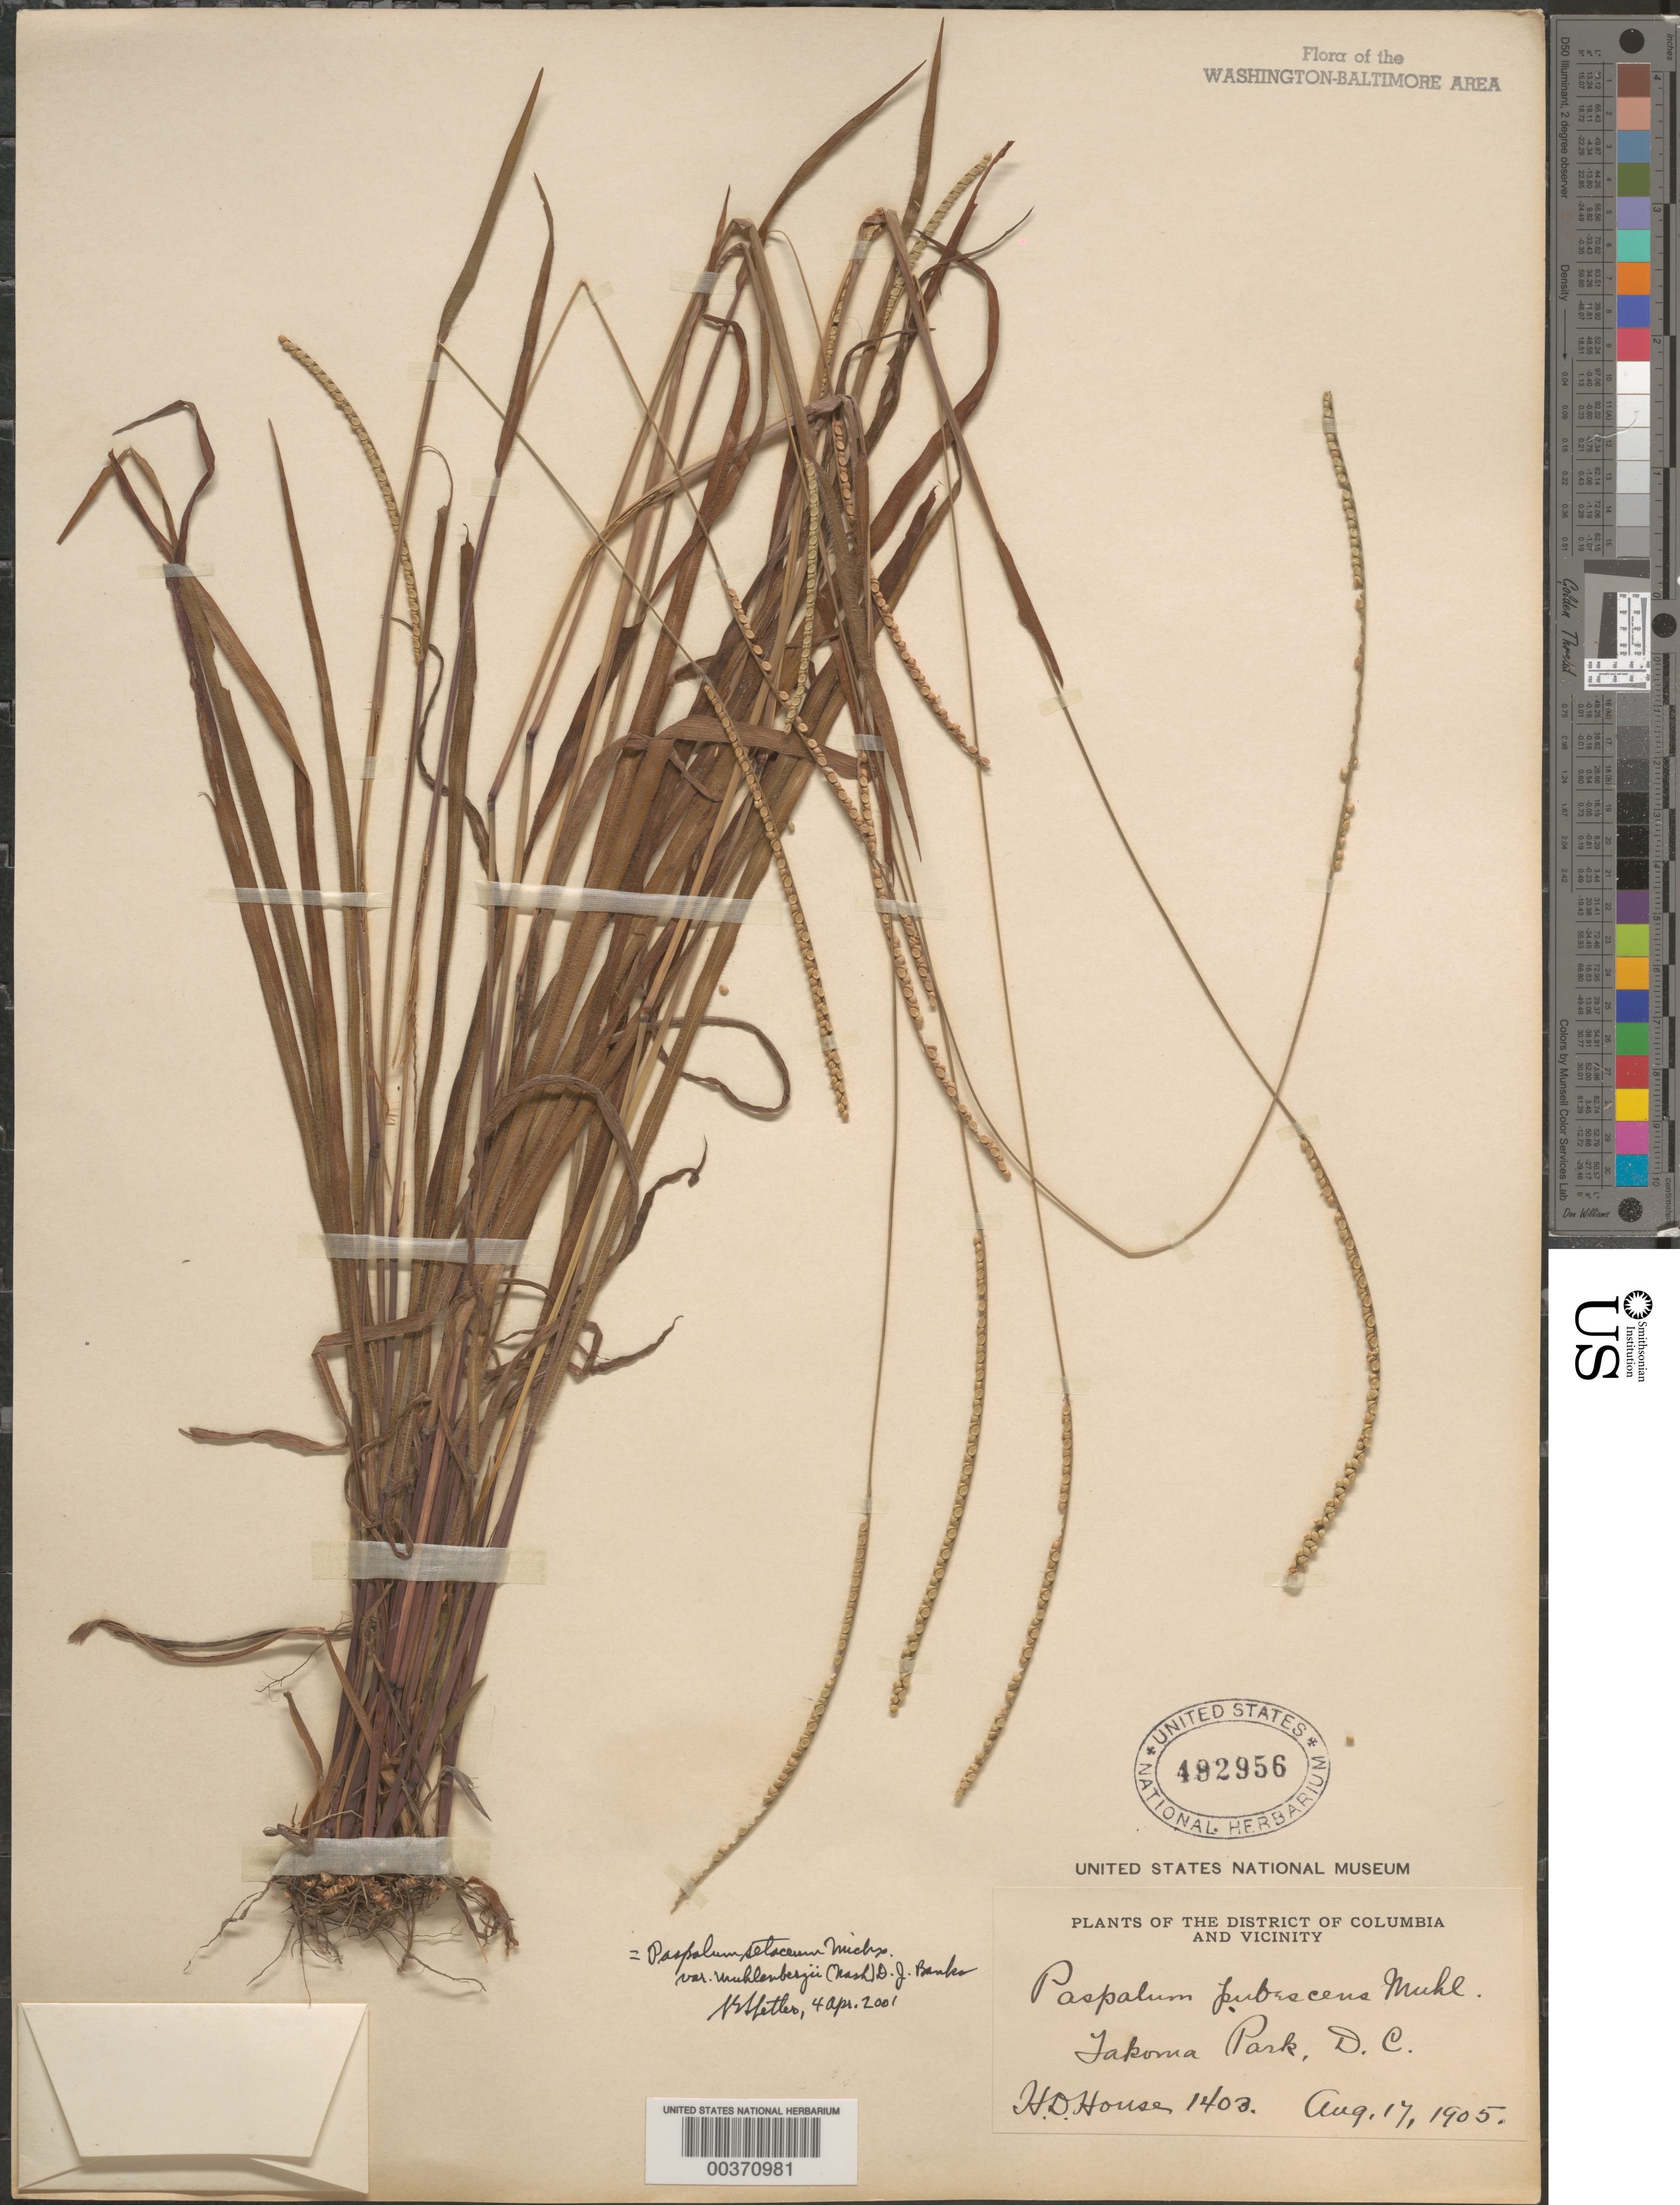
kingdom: Plantae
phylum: Tracheophyta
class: Liliopsida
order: Poales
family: Poaceae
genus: Paspalum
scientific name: Paspalum setaceum var. muhlenbergii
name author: (Nash) D.J. Banks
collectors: H. D. House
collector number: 1403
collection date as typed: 17 Aug 1905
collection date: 1905-08-17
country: United States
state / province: District of Columbia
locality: Takoma Park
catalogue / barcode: US 492956